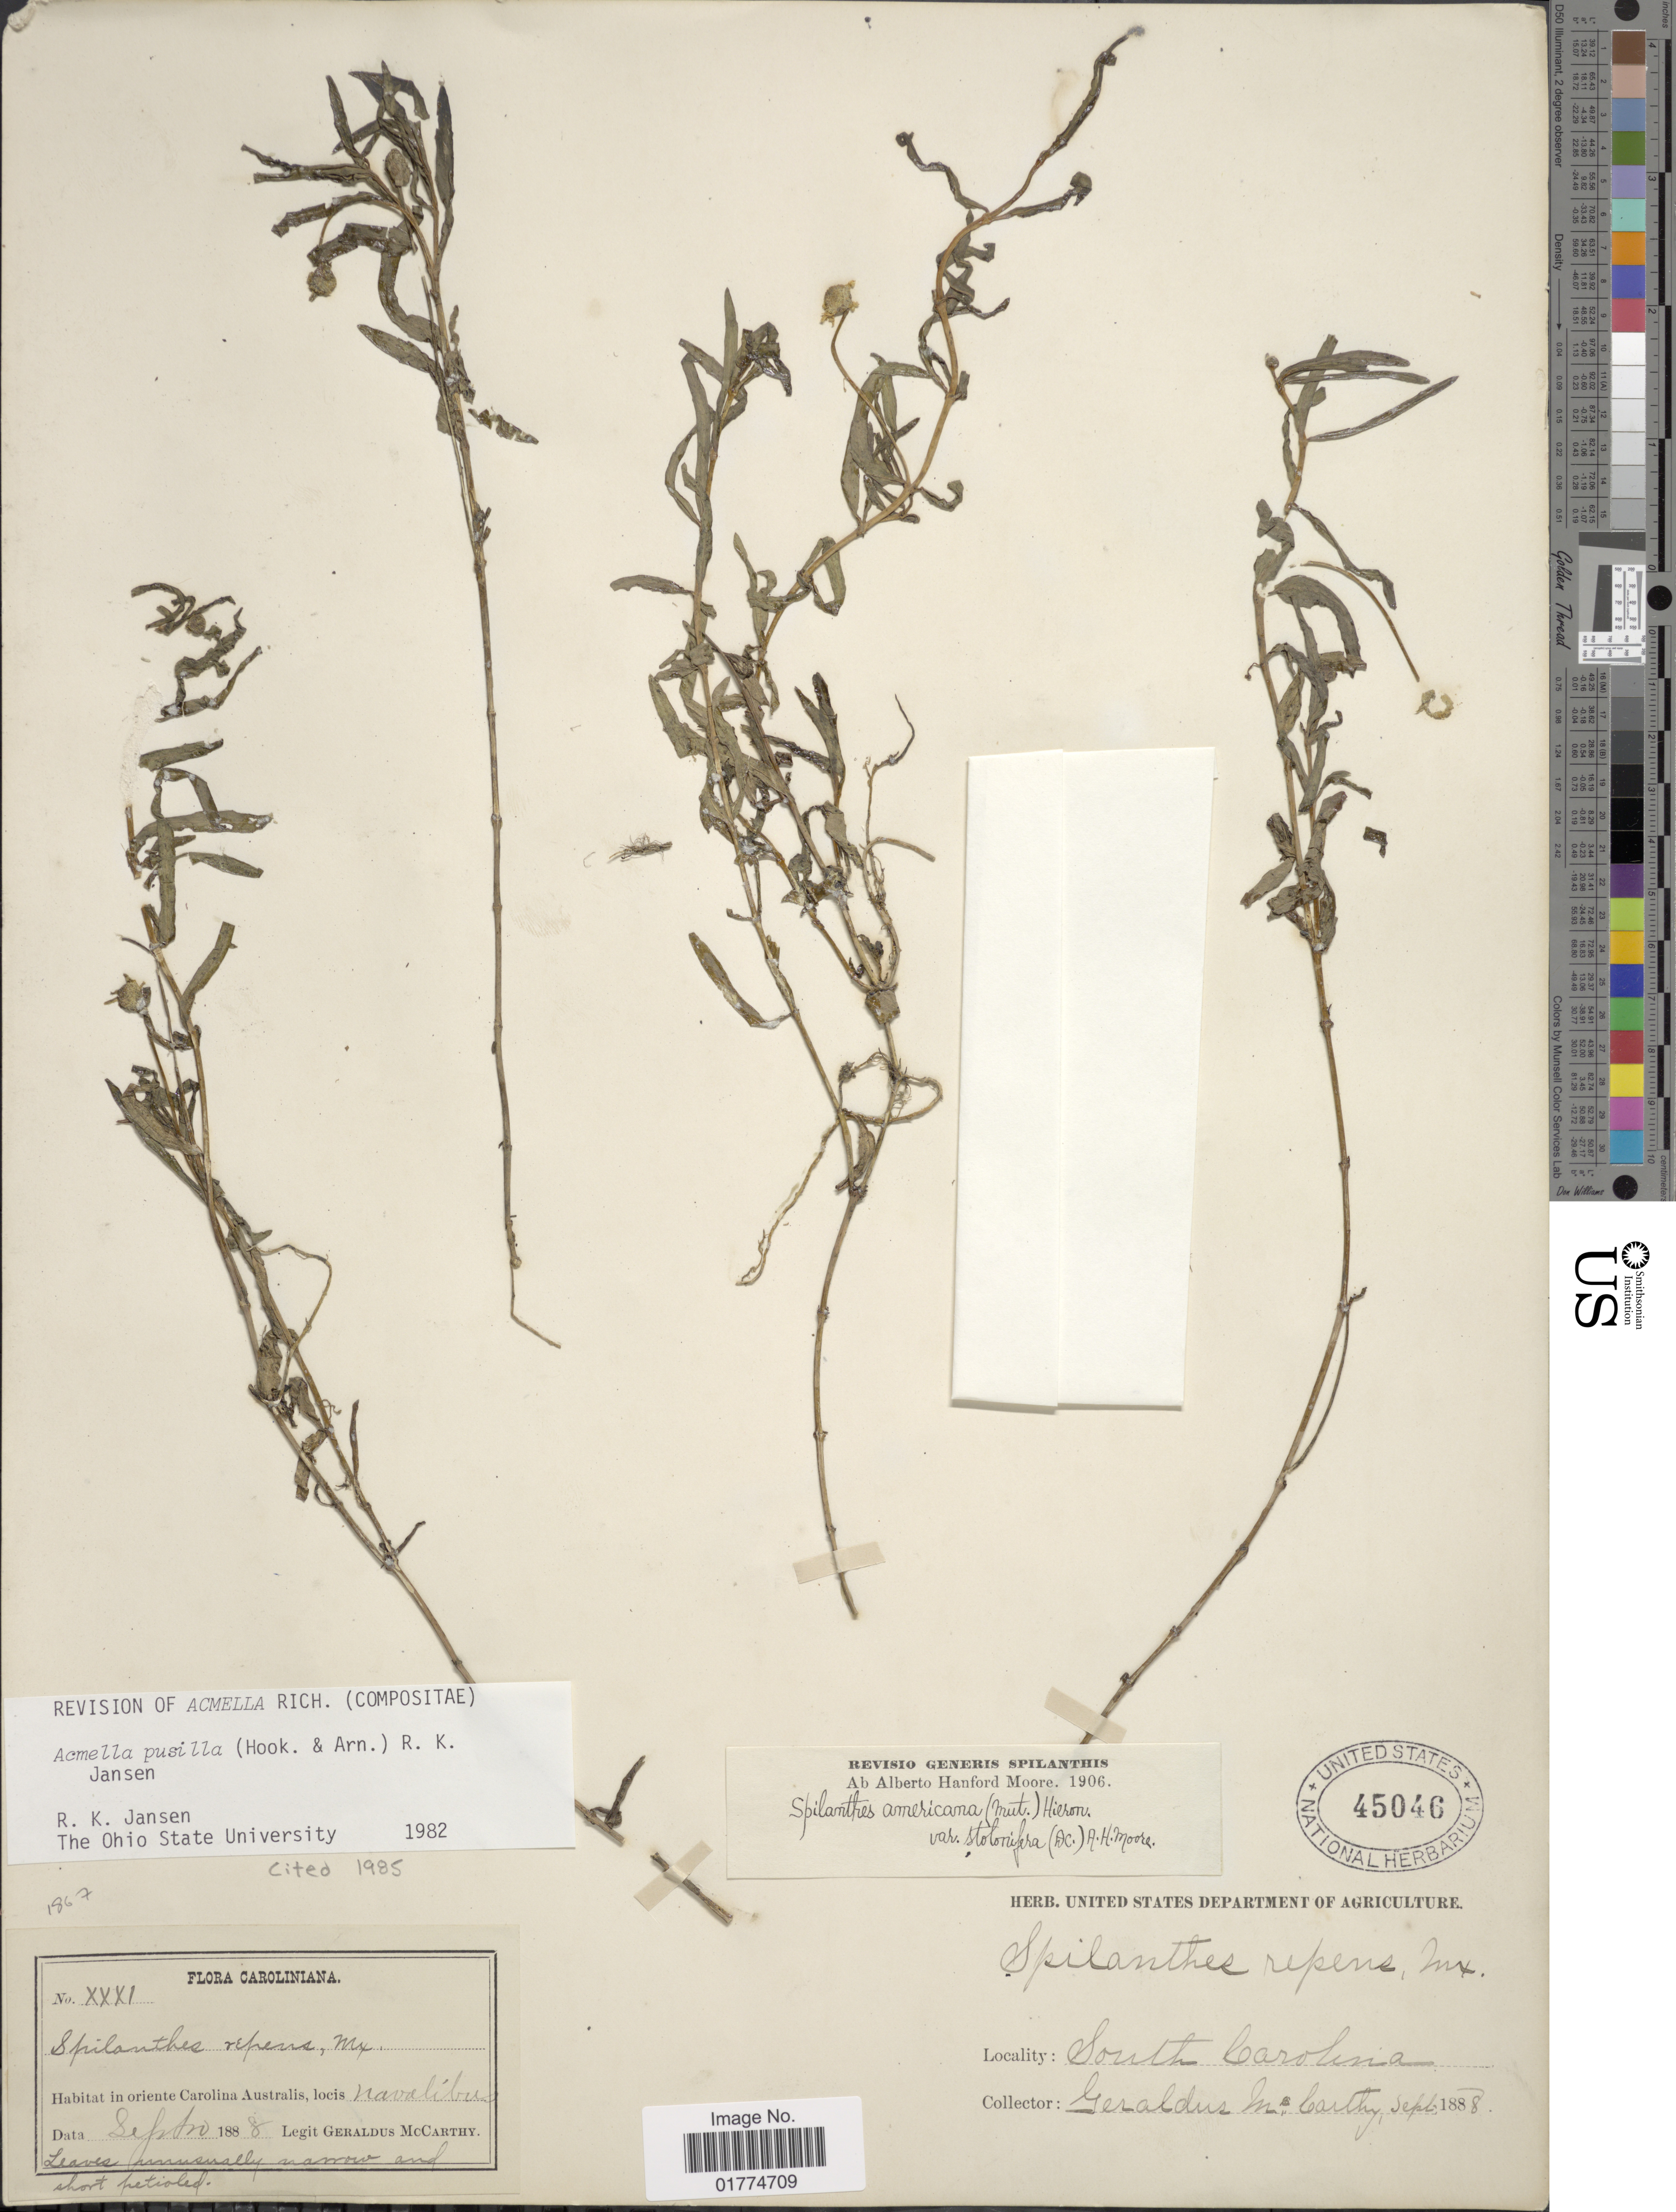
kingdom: Plantae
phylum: Tracheophyta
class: Magnoliopsida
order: Asterales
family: Asteraceae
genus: Acmella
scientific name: Acmella pusilla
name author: (Hook. & Arn.) R.K. Jansen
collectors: M. McCarthy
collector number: XXX1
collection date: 1888-09-10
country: United States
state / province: South Carolina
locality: Navalibu [unsure placement]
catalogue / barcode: US 45046